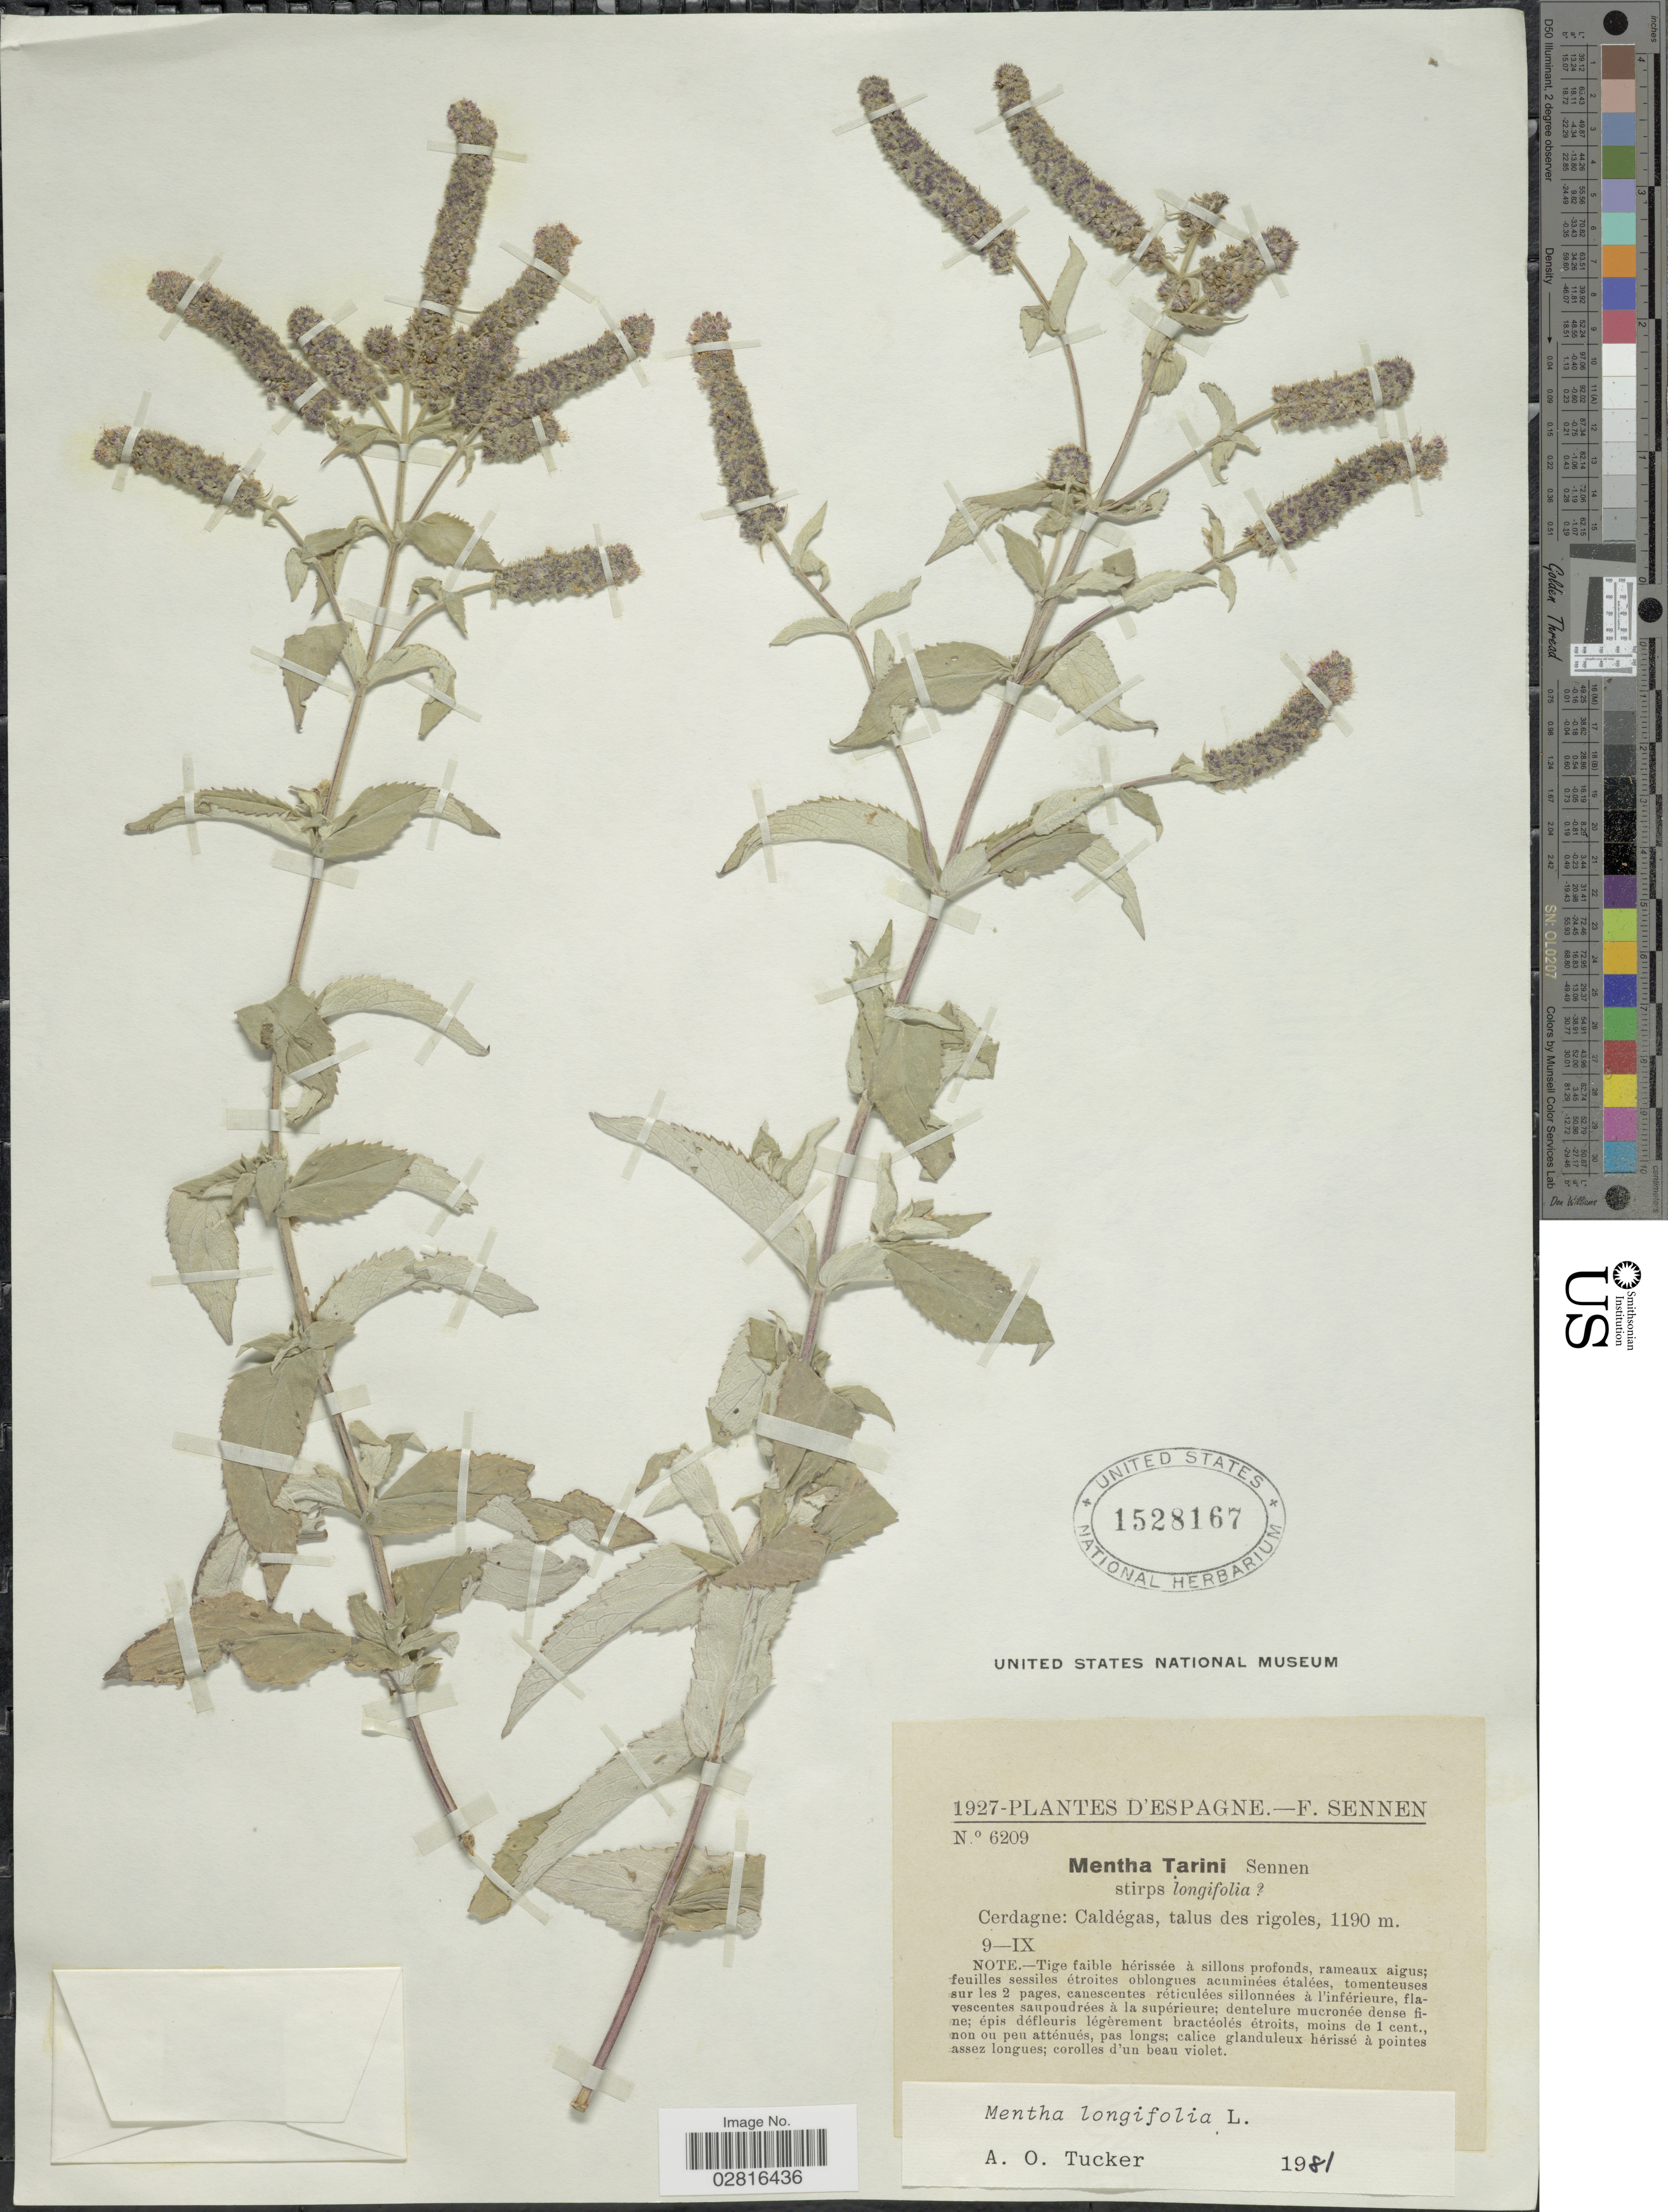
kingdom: Plantae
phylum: Tracheophyta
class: Magnoliopsida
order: Lamiales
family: Lamiaceae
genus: Mentha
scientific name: Mentha longifolia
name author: (L.) L.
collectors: E. Sennen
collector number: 6209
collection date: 1927-09-09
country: Spain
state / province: Islas Baleares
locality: Cerdagne: Caldégas, talus des rigoles.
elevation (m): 1190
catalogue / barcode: US 1528167